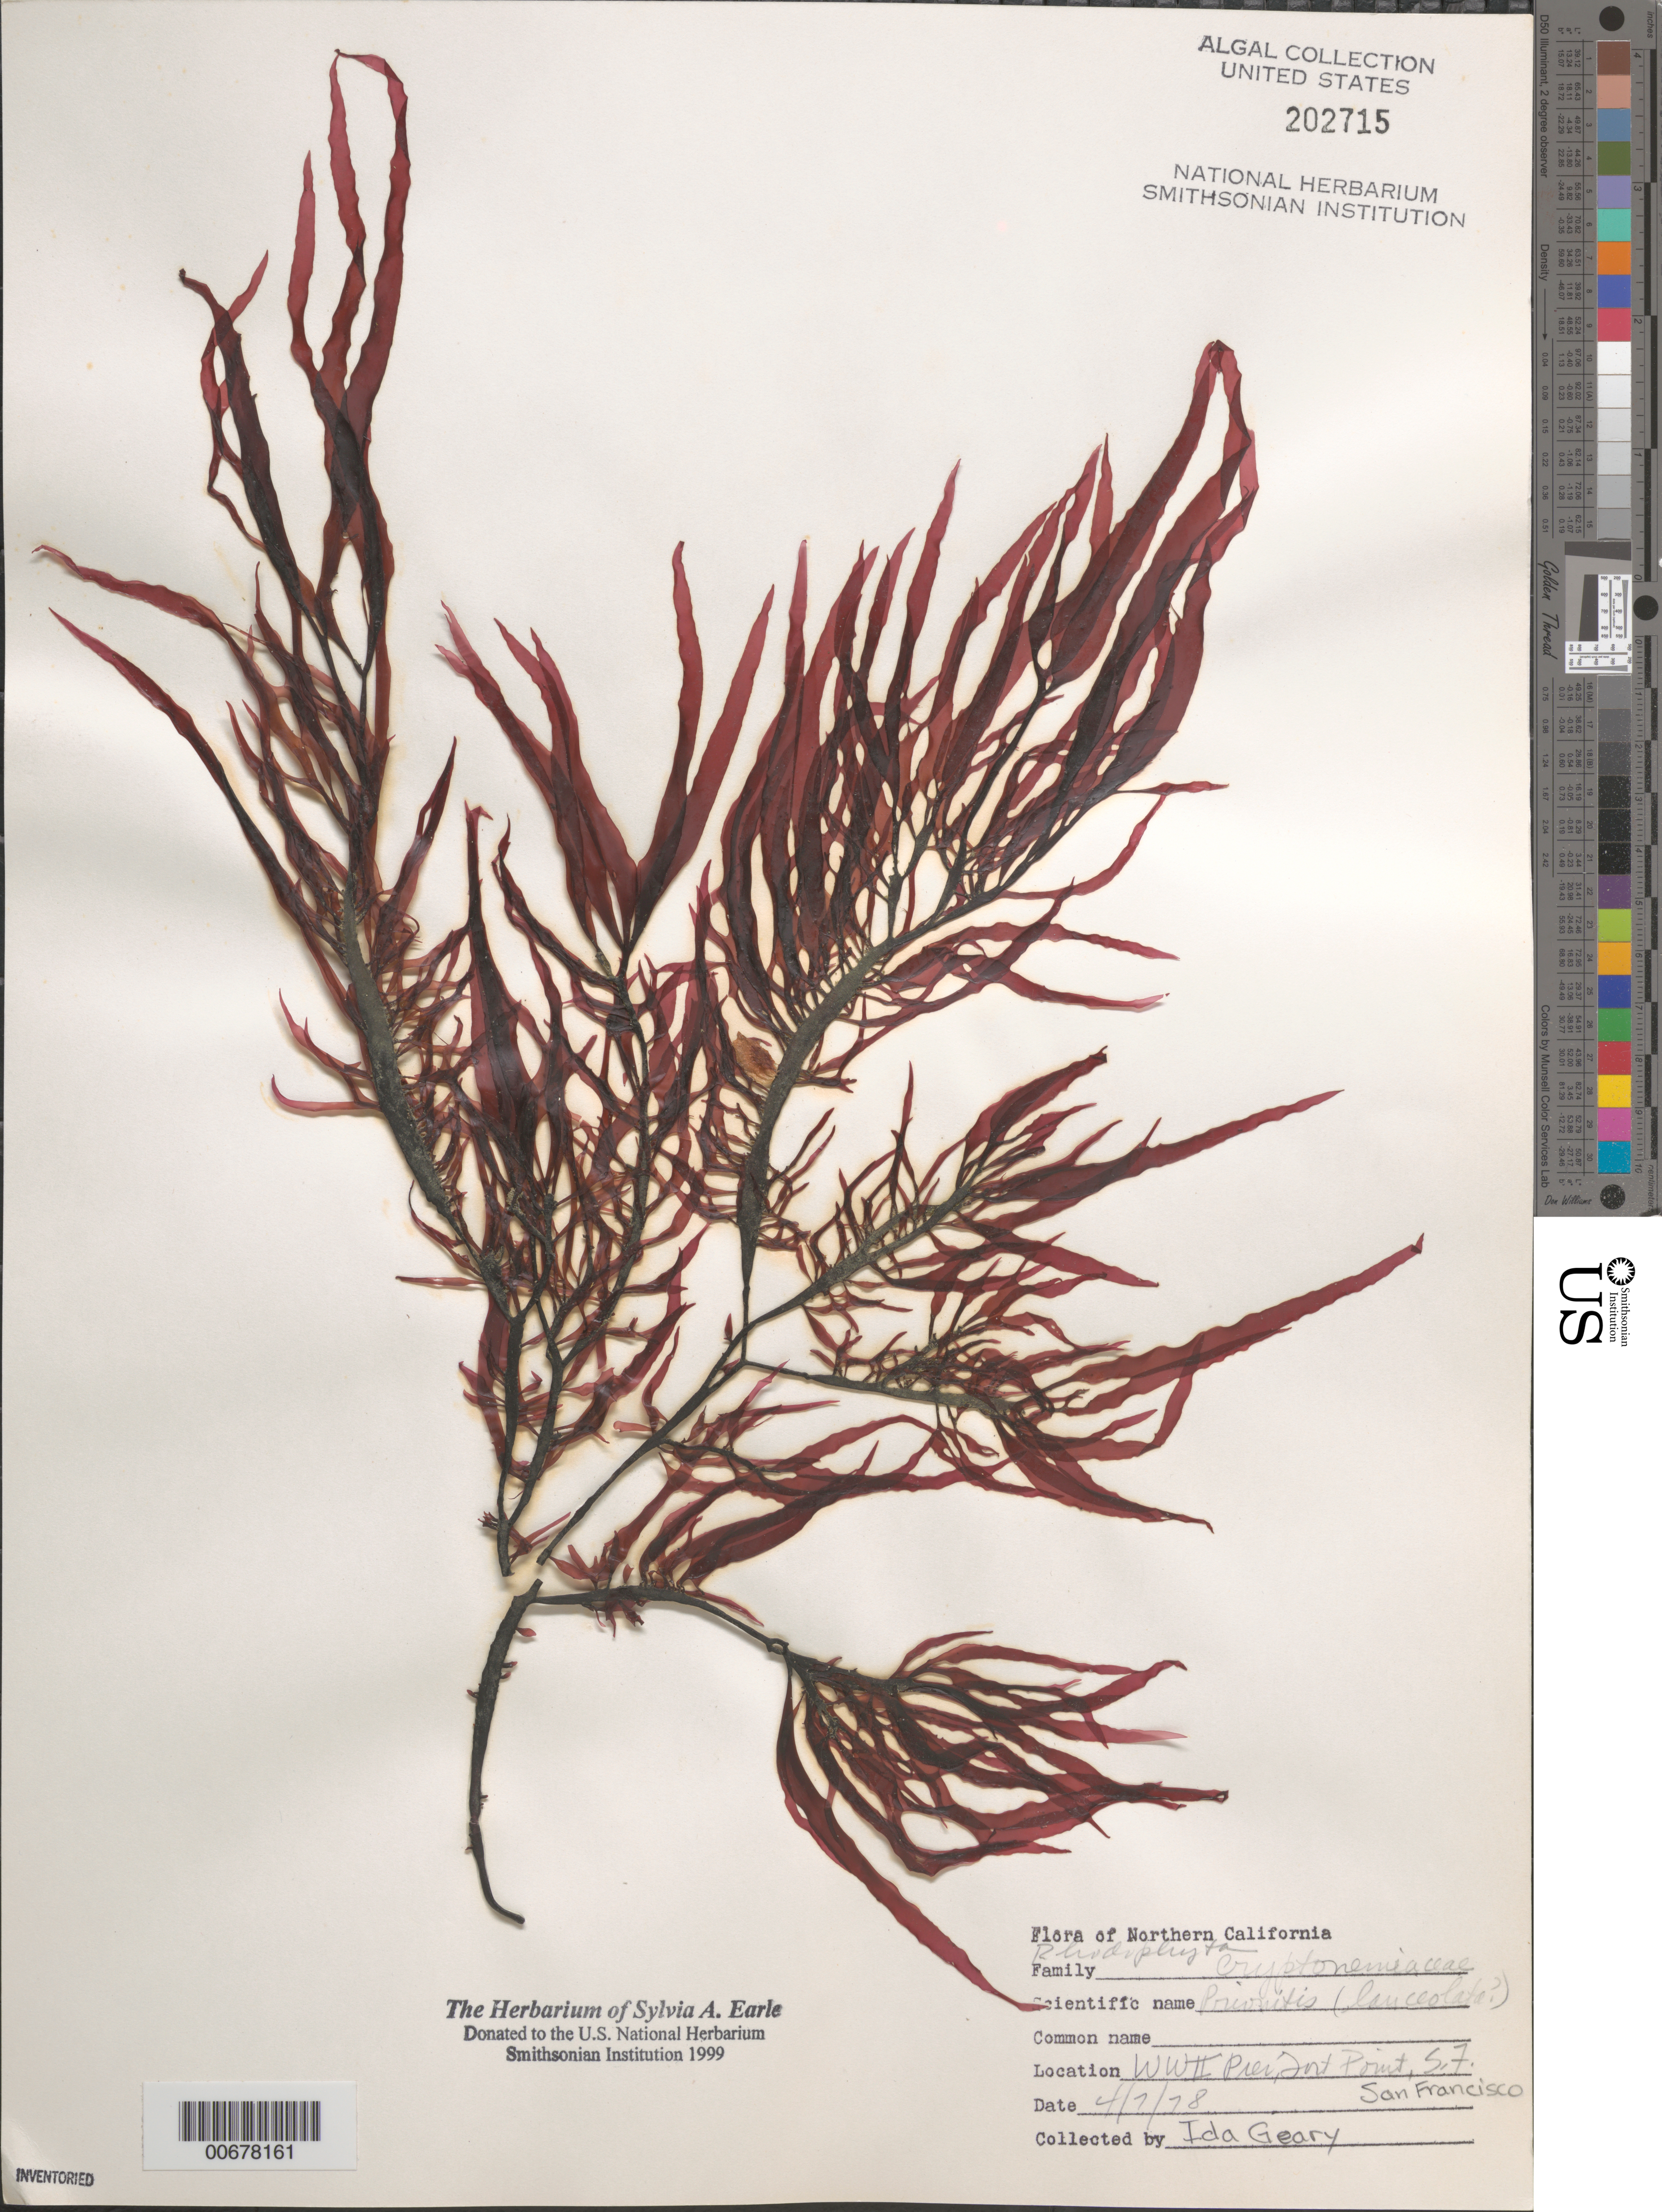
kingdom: Plantae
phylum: Rhodophyta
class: Florideophyceae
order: Cryptonemiales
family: Cryptonemiaceae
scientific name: Prionitis lanceolata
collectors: I. Geary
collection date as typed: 07 Apr 1978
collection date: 1978-04-07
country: United States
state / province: California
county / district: San Francisco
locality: San Francisco, Fort Point, World War II Pier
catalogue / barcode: US 202715